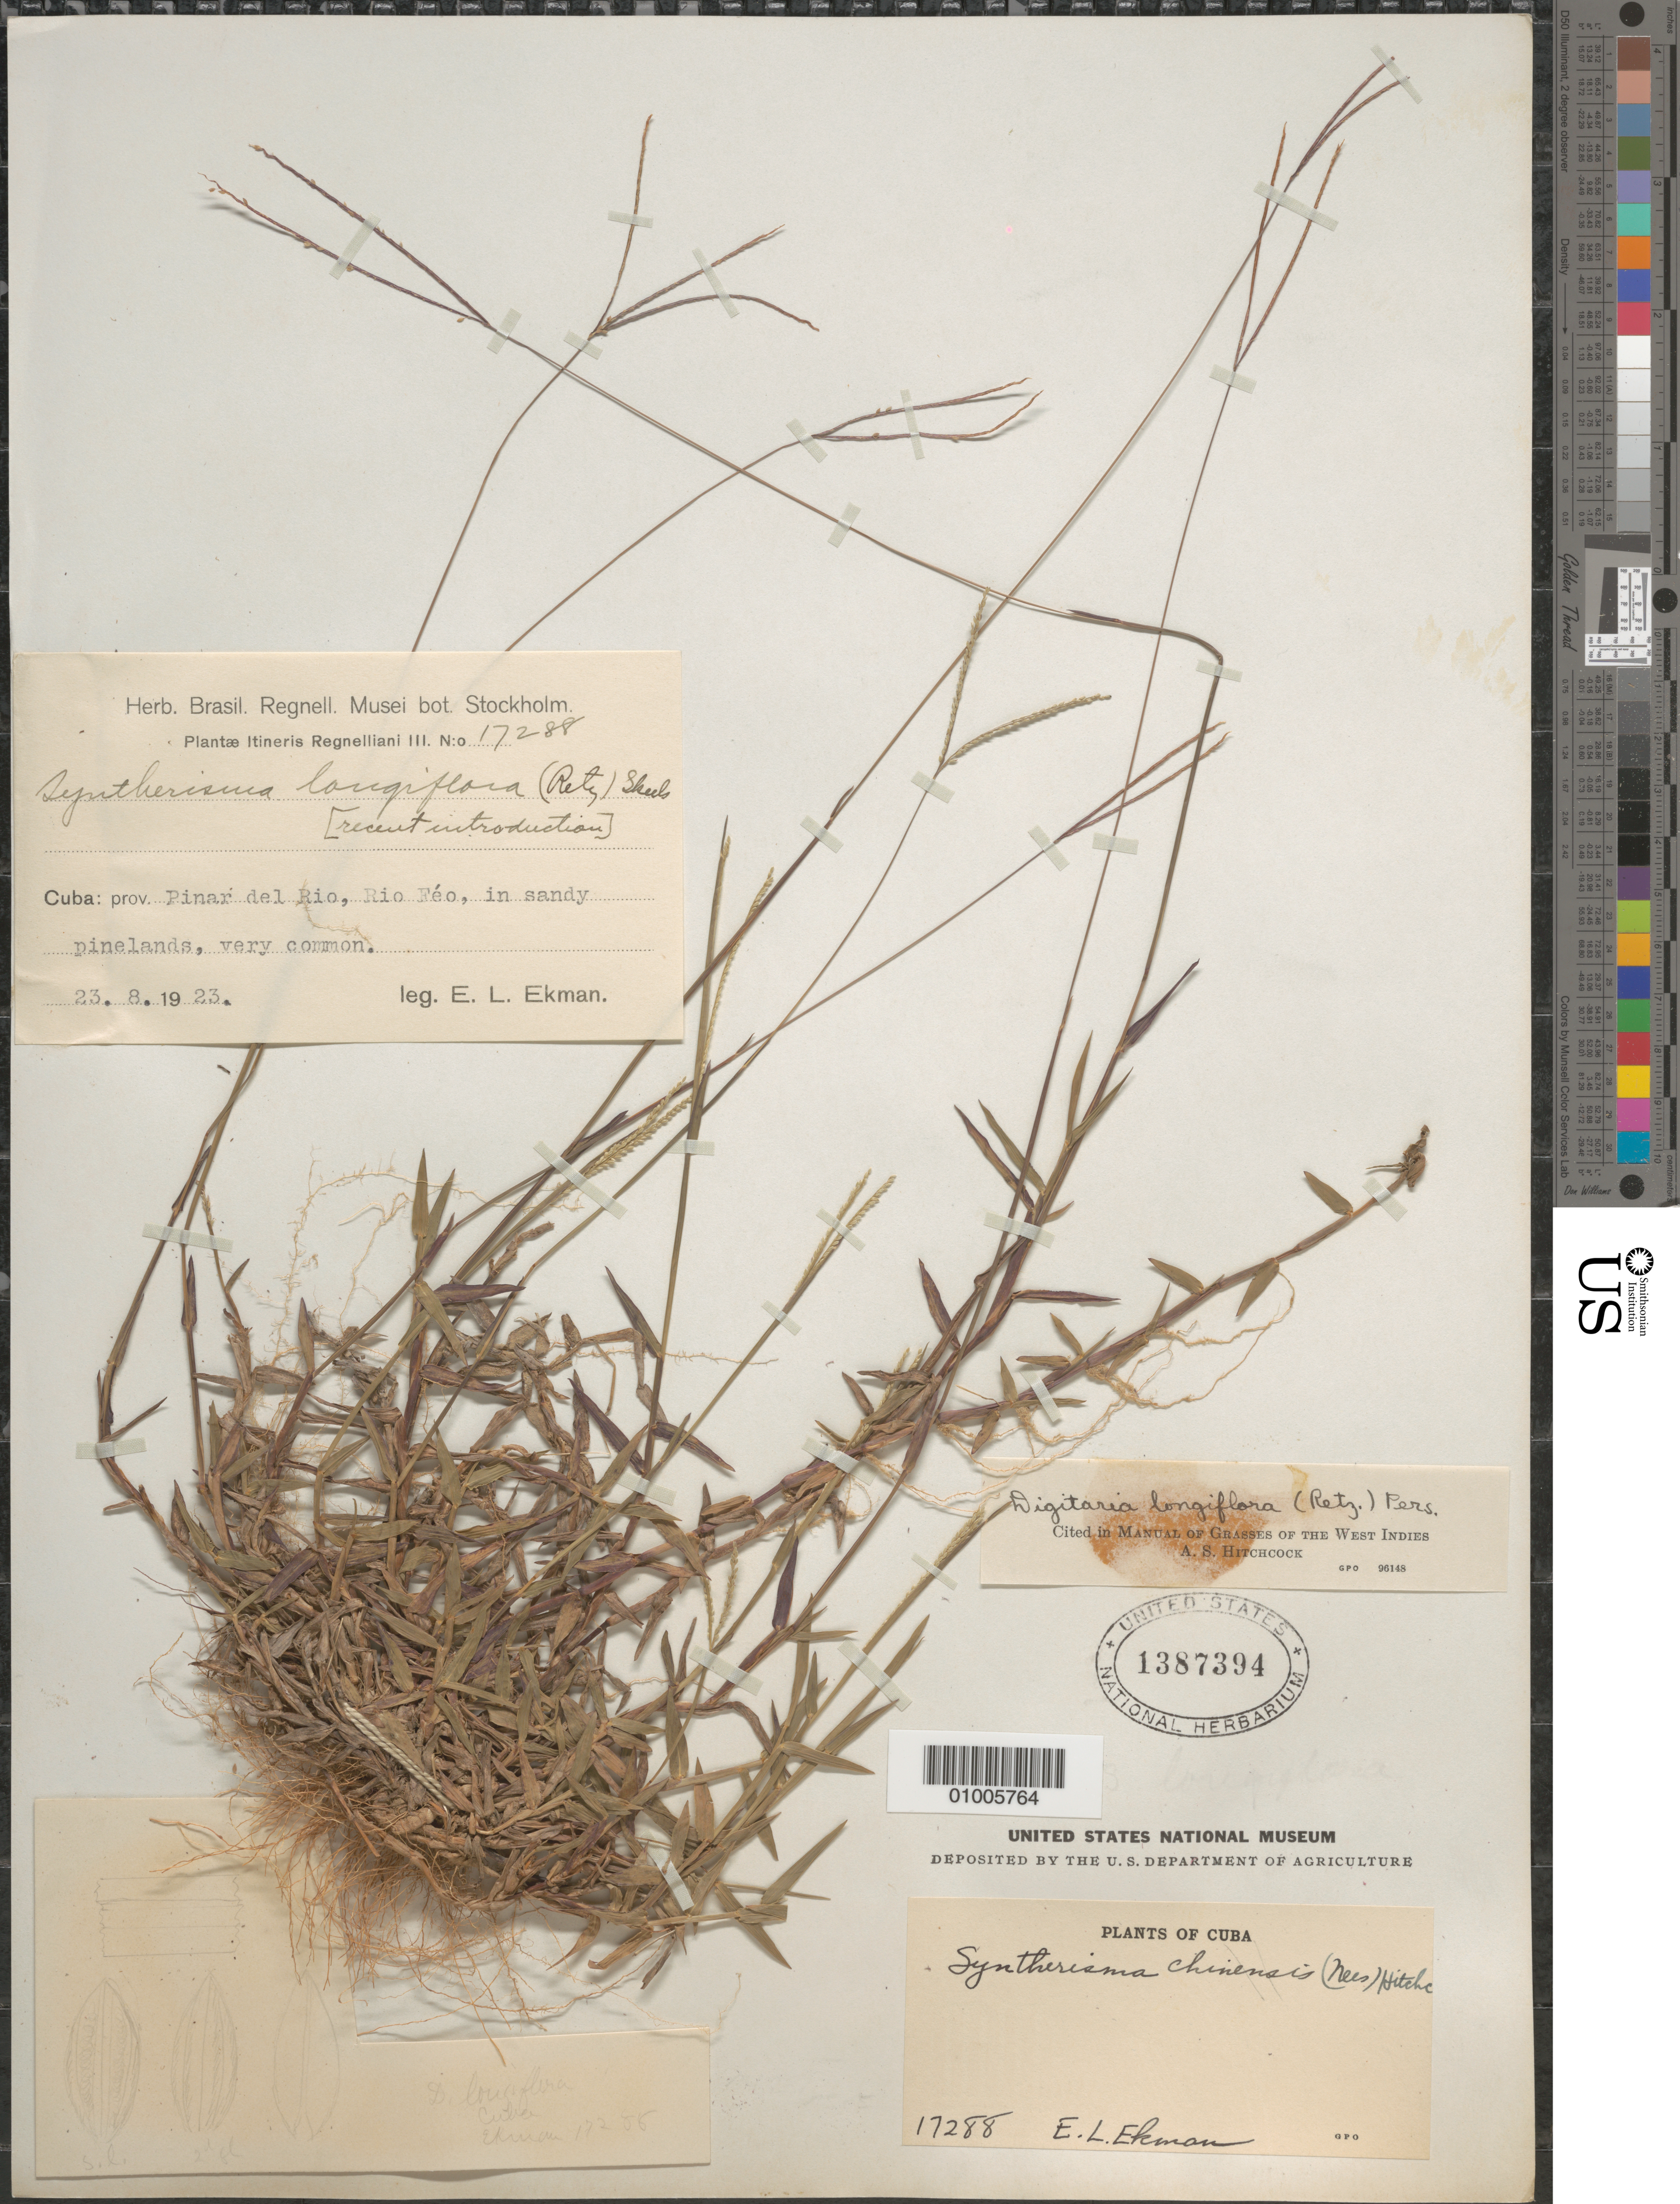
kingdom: Plantae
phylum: Tracheophyta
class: Liliopsida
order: Poales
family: Poaceae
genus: Digitaria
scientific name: Digitaria longiflora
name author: (Retz.) Pers.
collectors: E. L. Ekman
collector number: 17288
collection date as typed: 23 Aug 1923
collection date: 1923-08-23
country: Cuba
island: Cuba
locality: pinar del rio, rio feo, in sandy pinelands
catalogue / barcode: US 1387394